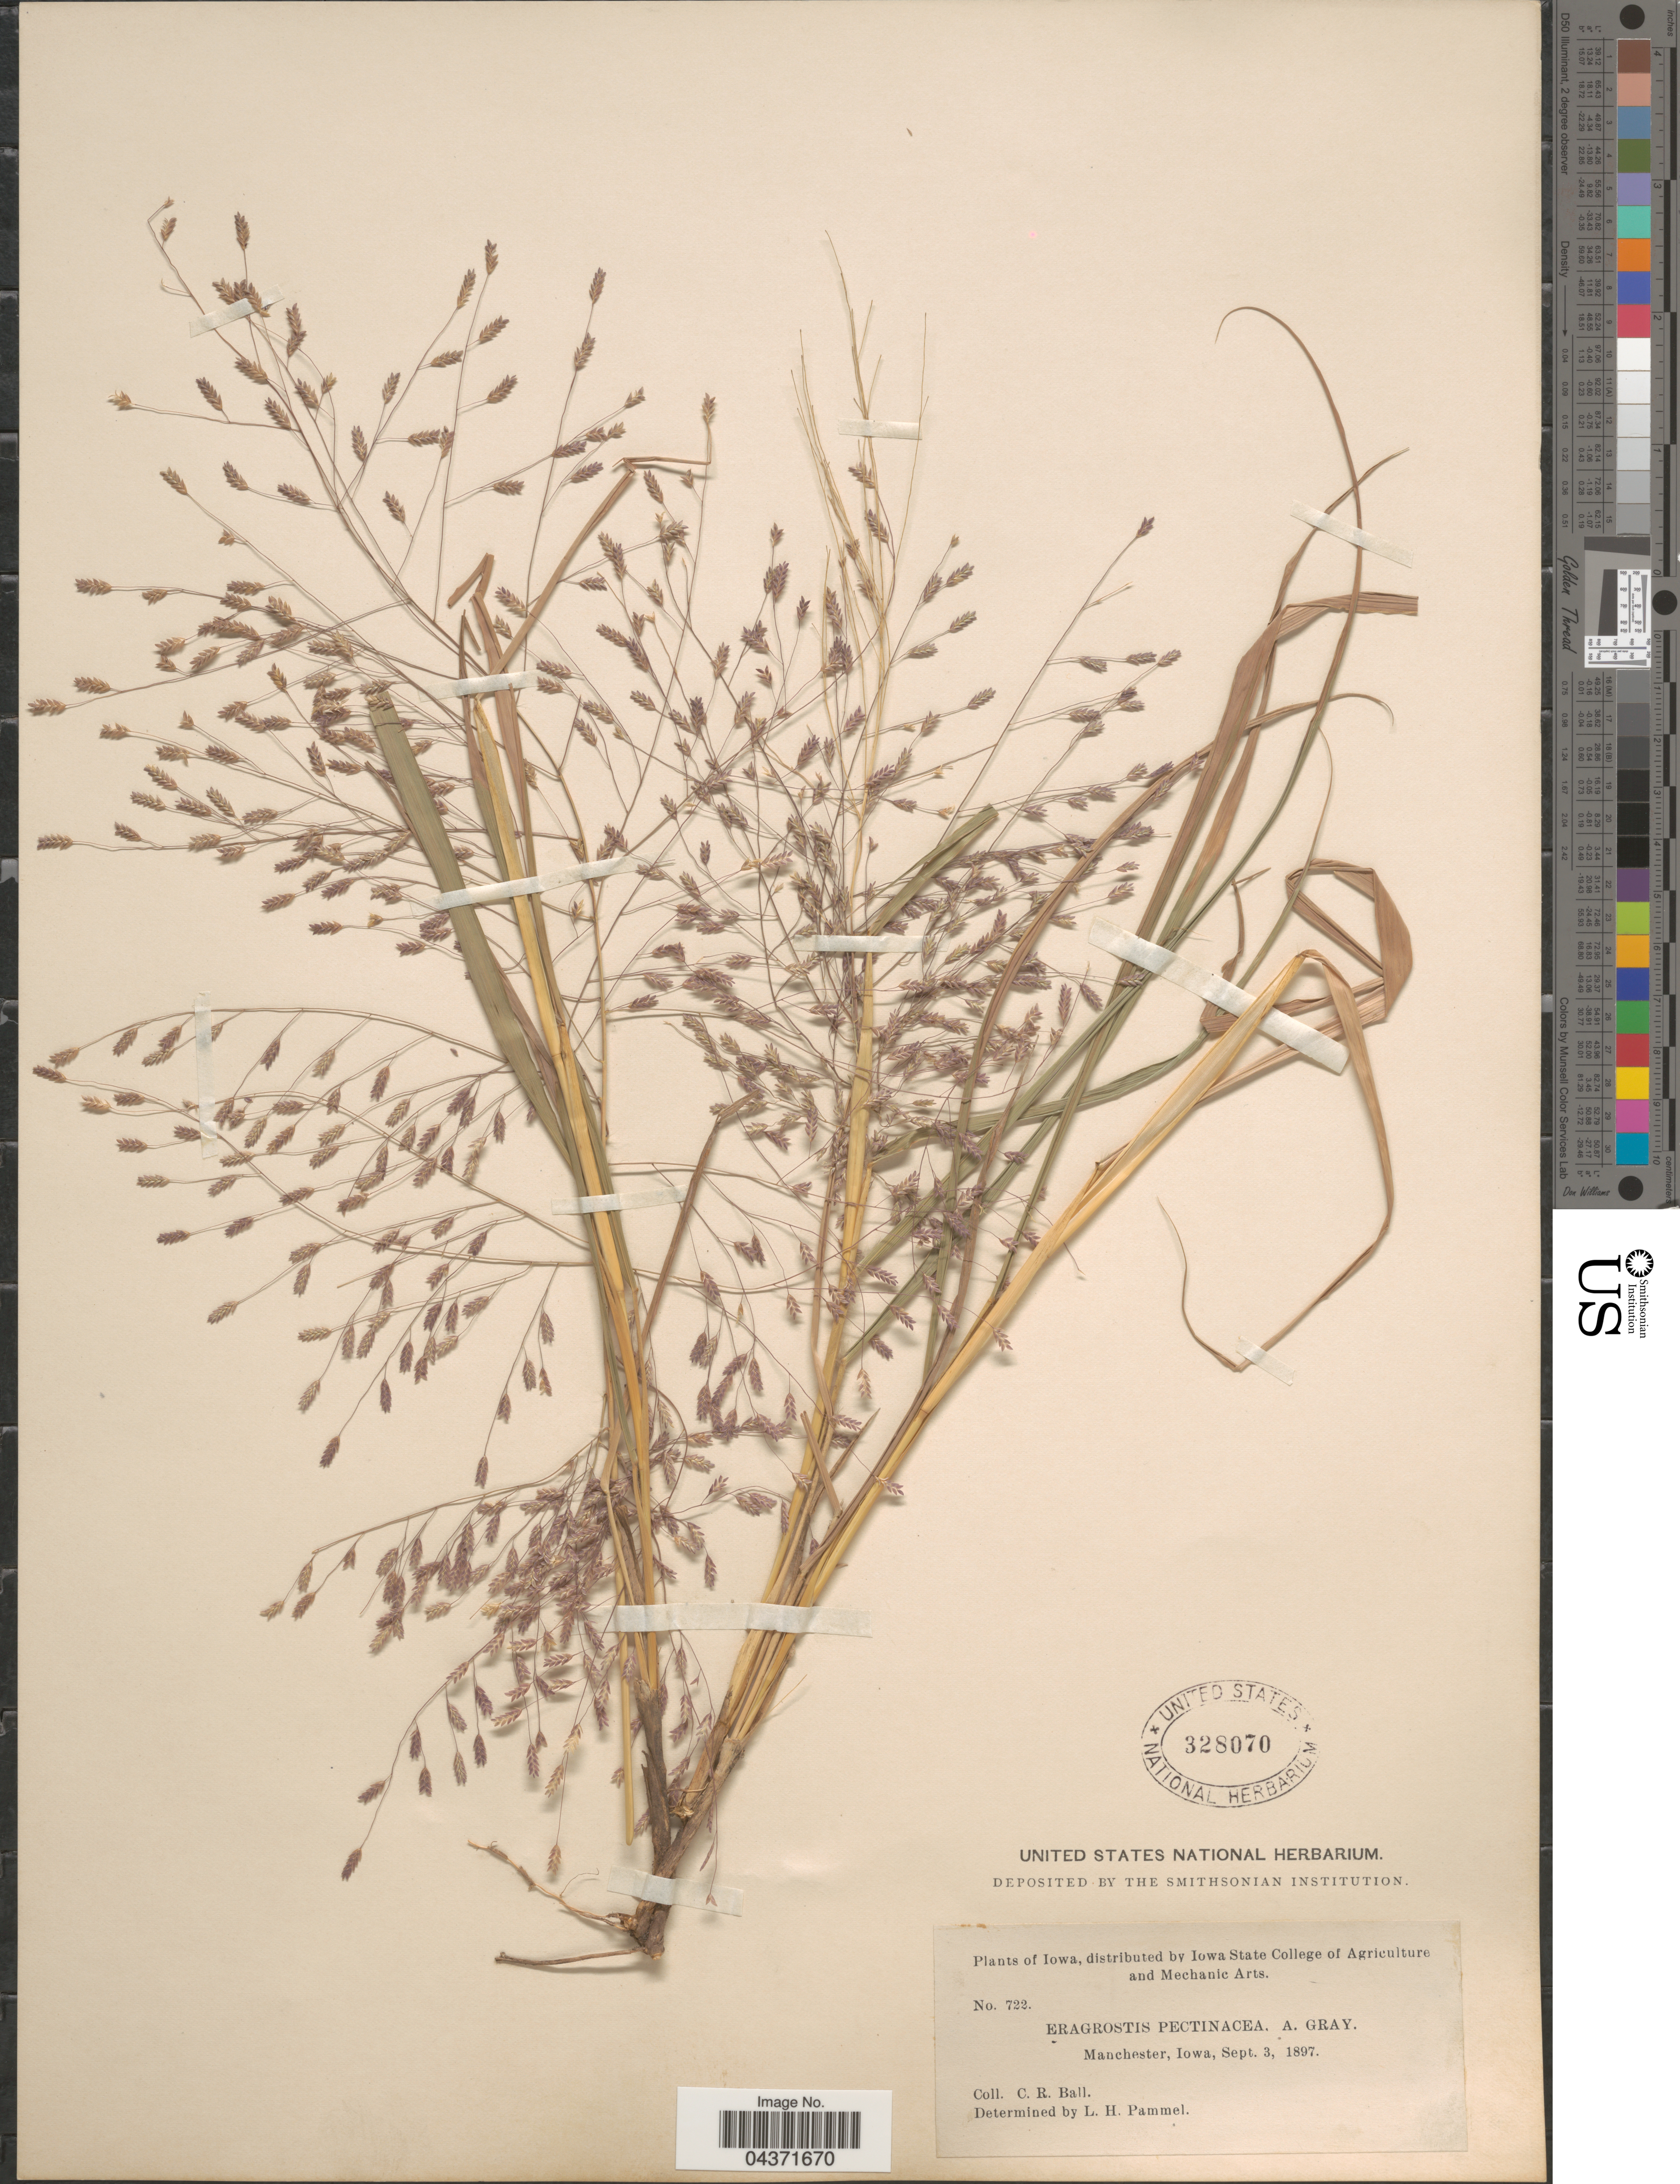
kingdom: Plantae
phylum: Tracheophyta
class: Liliopsida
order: Poales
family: Poaceae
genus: Eragrostis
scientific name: Eragrostis spectabilis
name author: (Pursh) Steud.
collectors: C. R. Ball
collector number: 722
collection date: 1897-09-03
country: United States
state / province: Iowa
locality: Manchester.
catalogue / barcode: US 328070